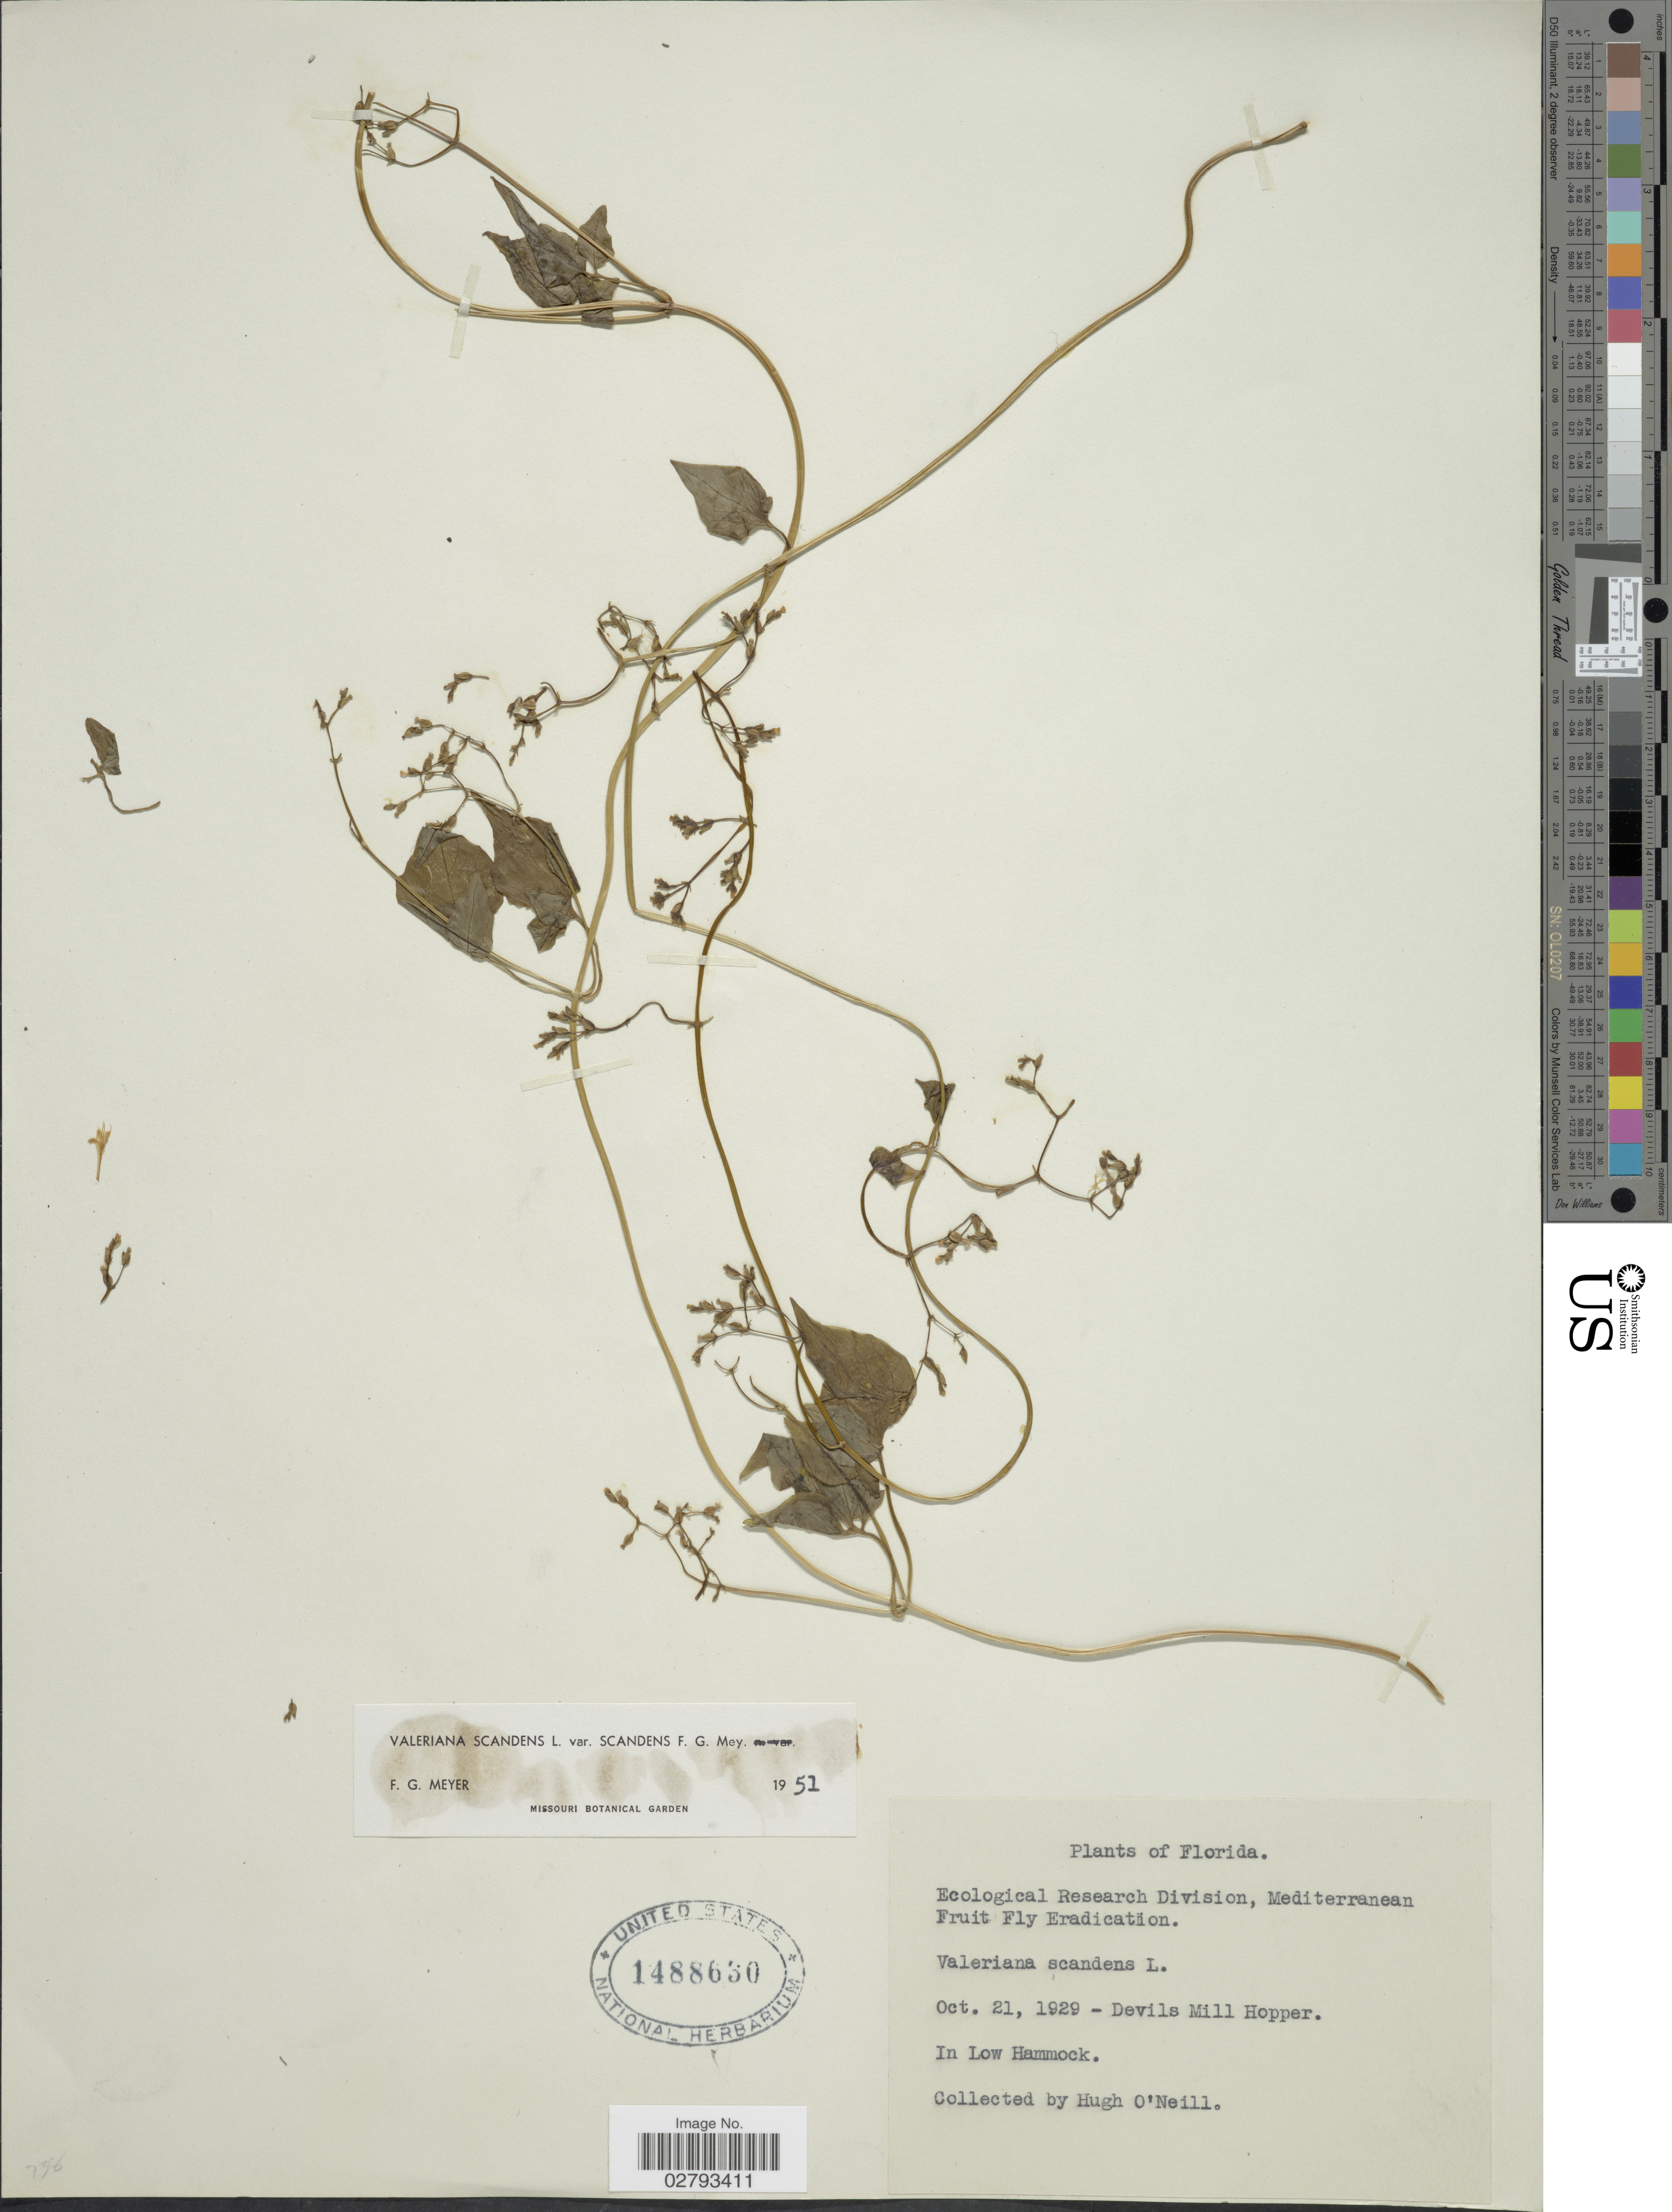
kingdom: Plantae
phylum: Tracheophyta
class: Magnoliopsida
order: Dipsacales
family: Caprifoliaceae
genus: Valeriana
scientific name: Valeriana scandens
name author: L.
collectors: H. O'Neill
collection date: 1929-10-21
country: United States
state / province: Florida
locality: Devils Mill Hopper. In Low Hammock.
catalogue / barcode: US 1488630